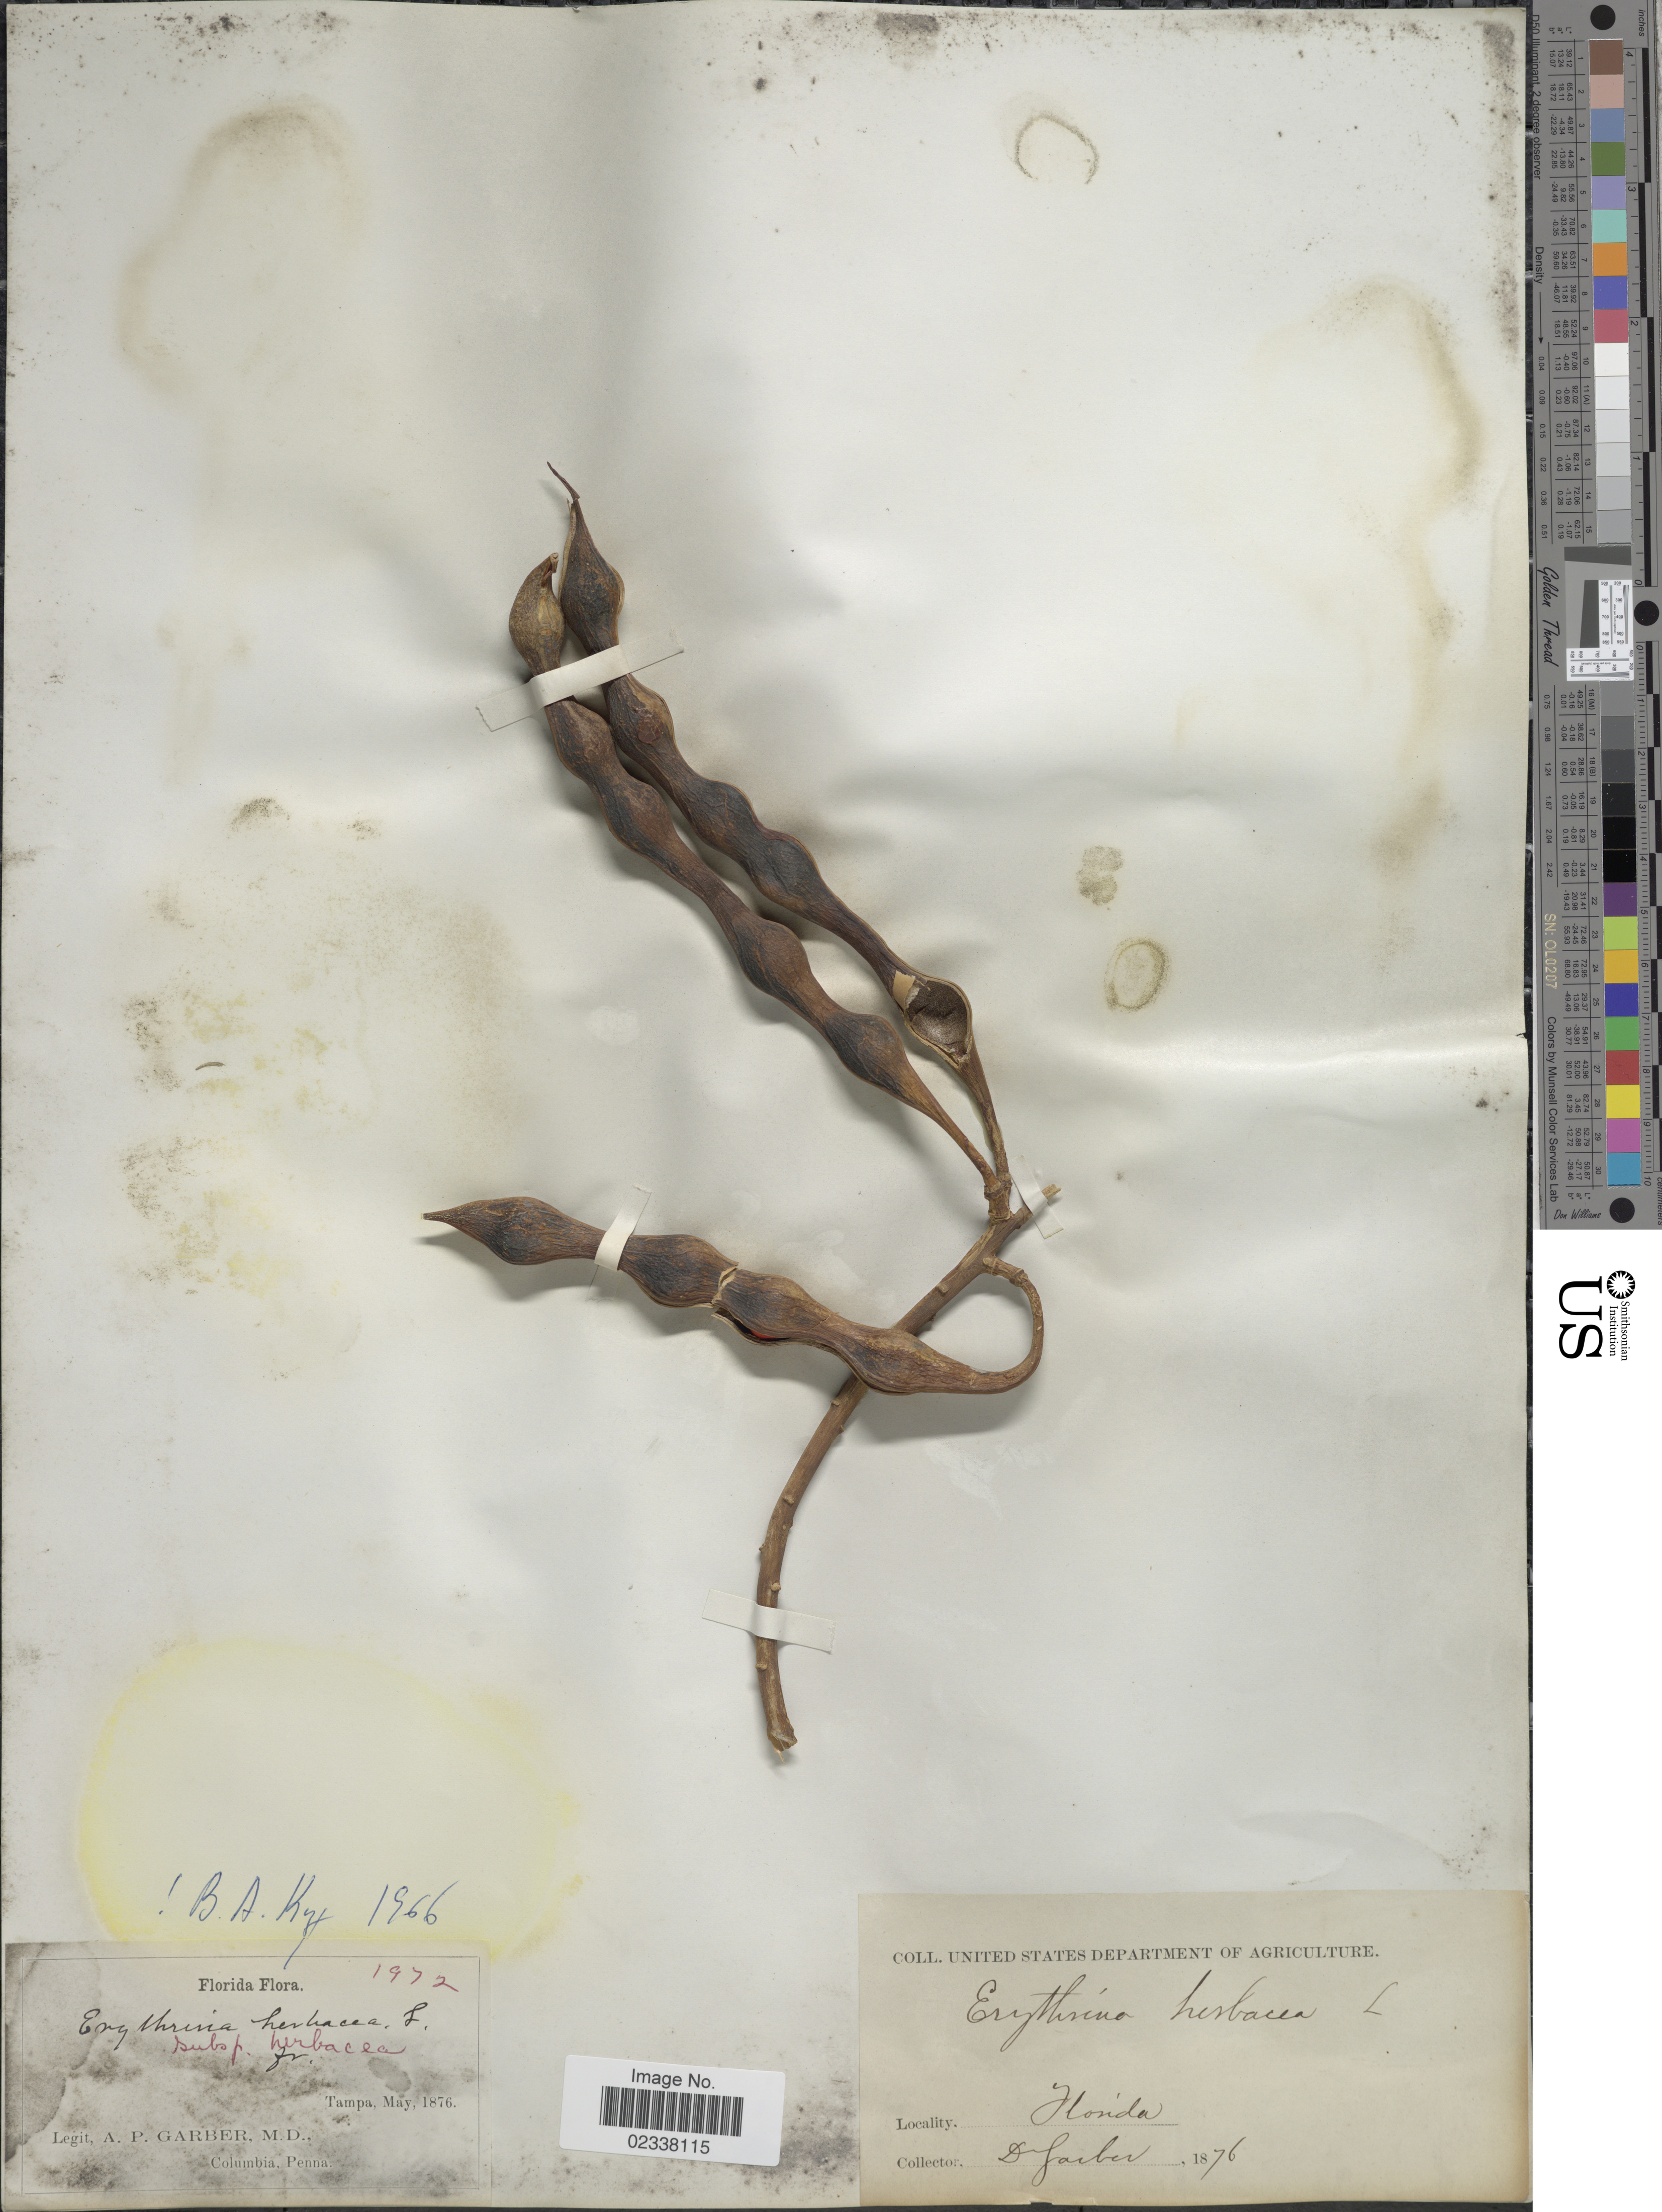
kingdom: Plantae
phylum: Tracheophyta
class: Magnoliopsida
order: Fabales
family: Fabaceae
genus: Erythrina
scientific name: Erythrina herbacea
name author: L.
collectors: A. P. Garber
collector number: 1972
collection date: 1876-05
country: United States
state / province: Florida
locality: Tampa